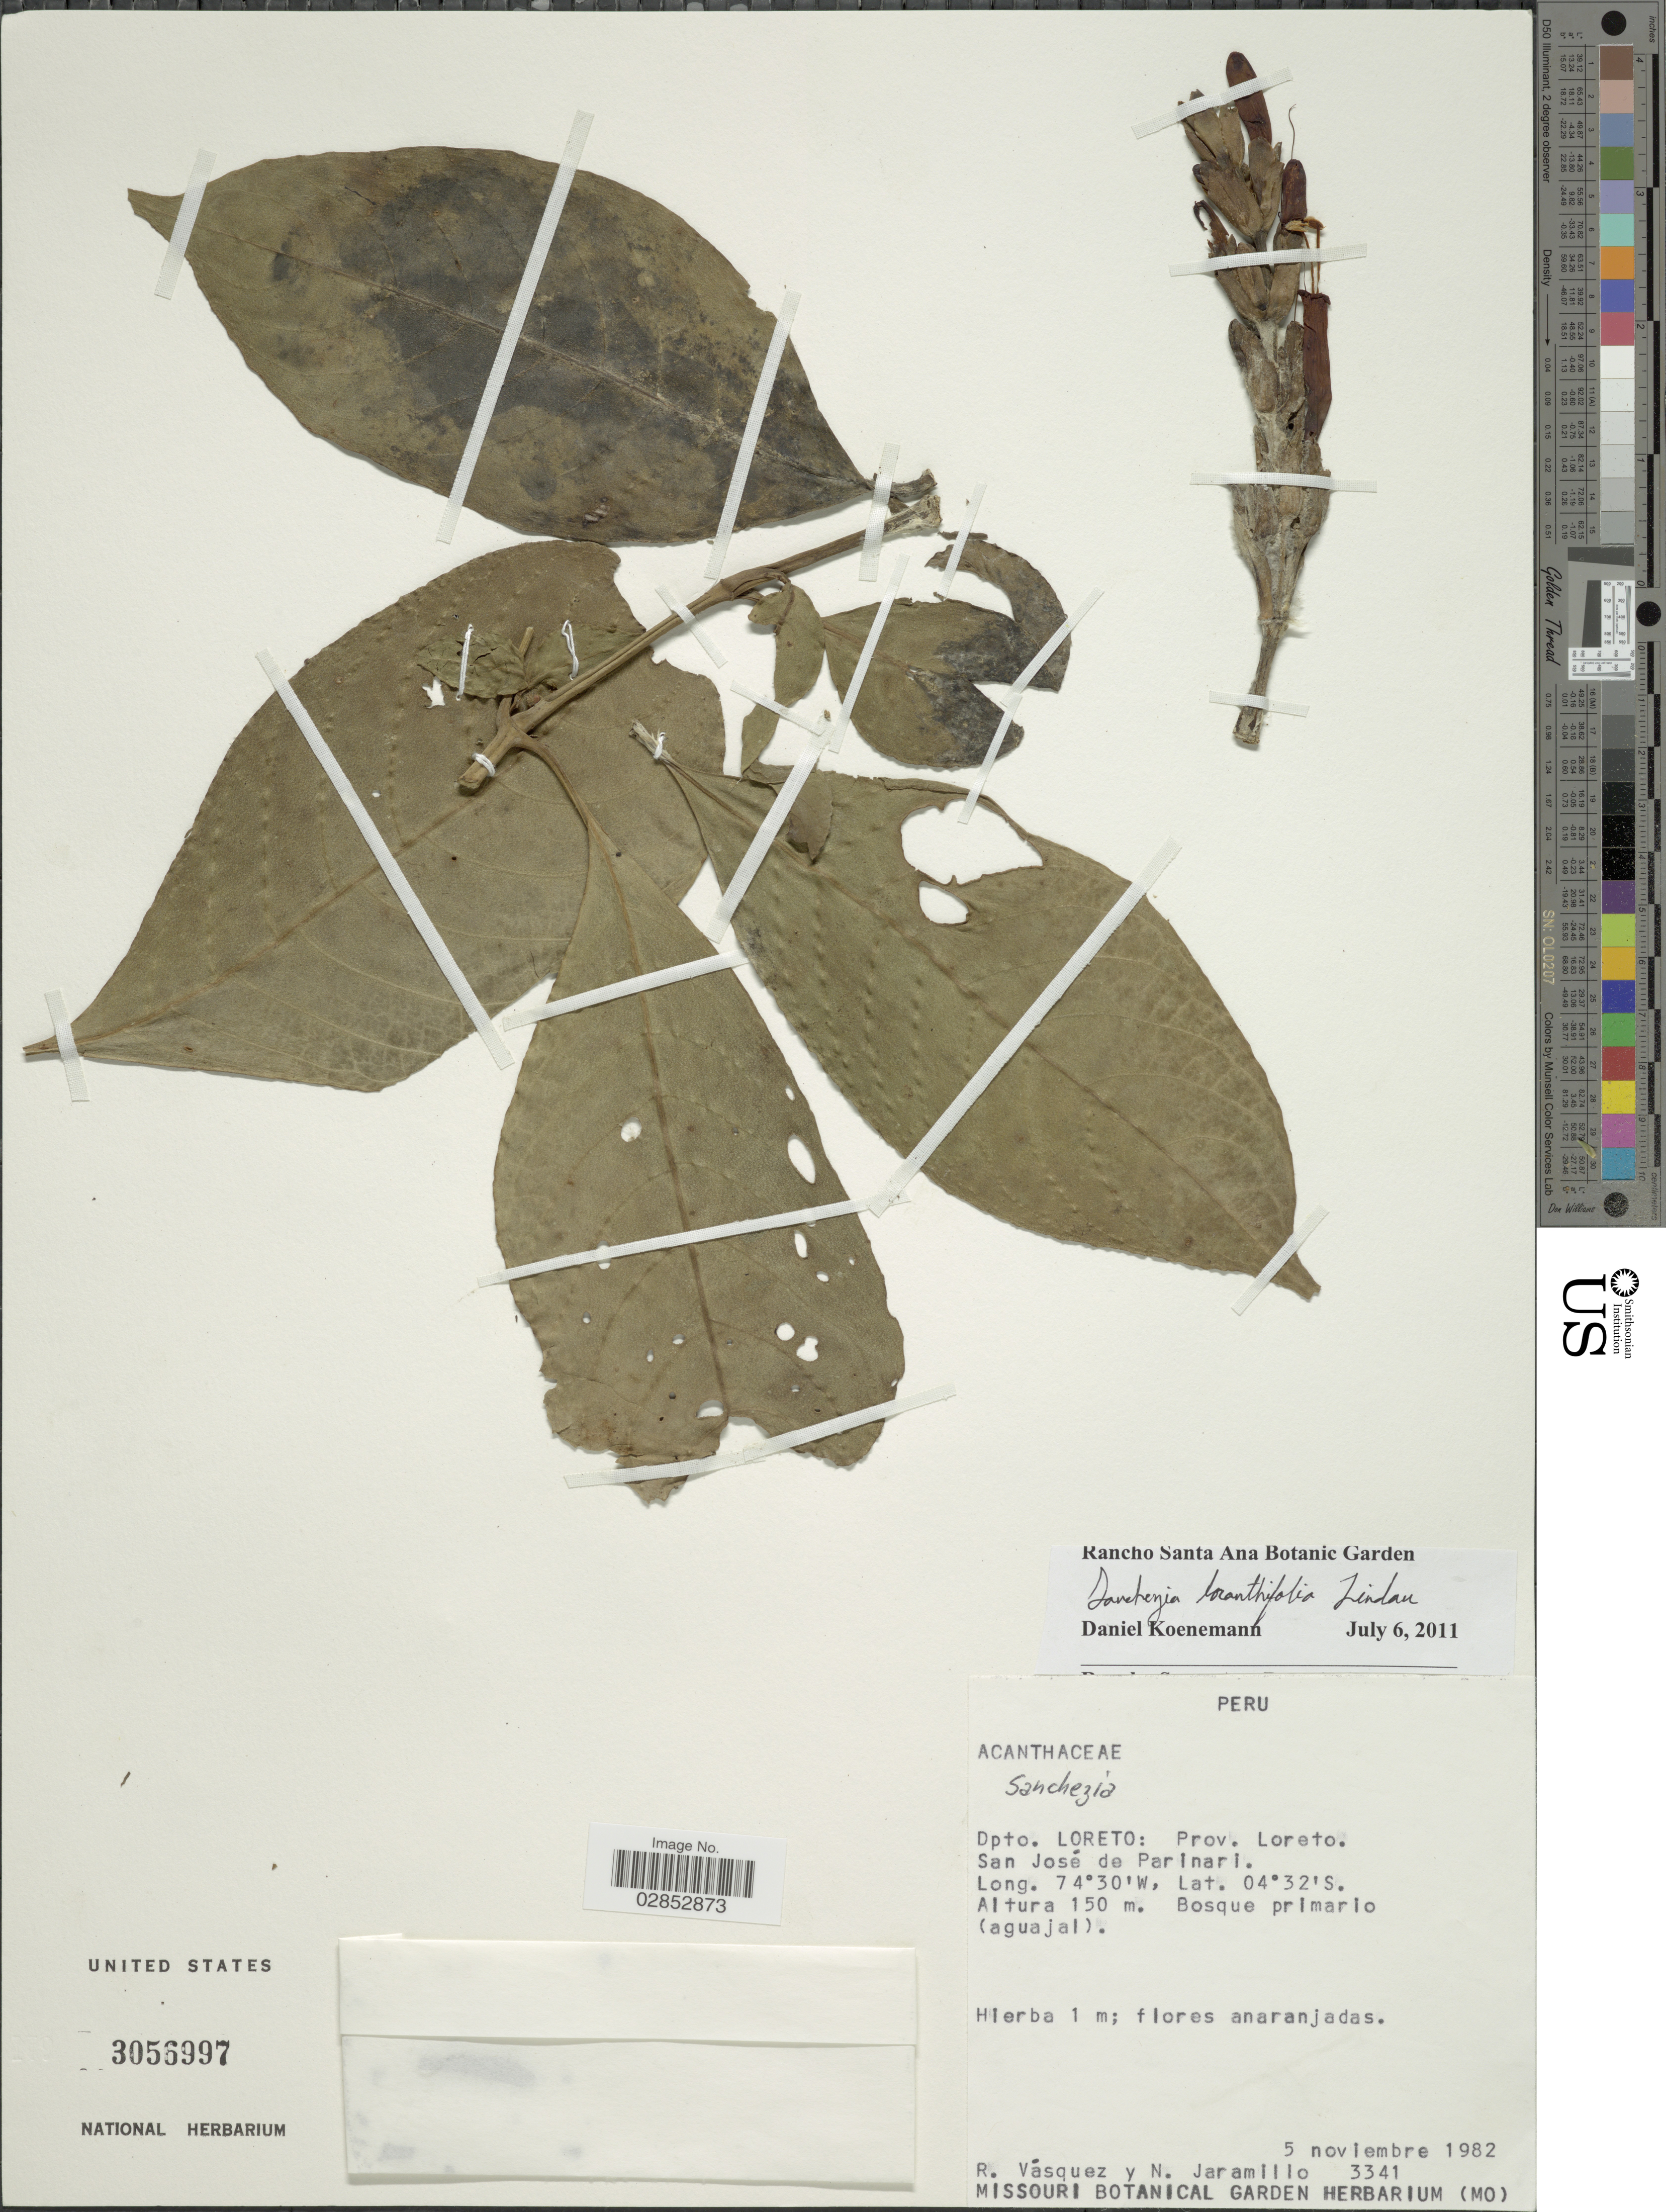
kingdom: Plantae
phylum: Tracheophyta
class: Magnoliopsida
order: Lamiales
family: Acanthaceae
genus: Sanchezia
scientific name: Sanchezia munita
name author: (Nees) Planch.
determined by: Azevedo, Igor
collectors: R. Vásquez & N. Jaramillo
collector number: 3341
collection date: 1982-11-05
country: Peru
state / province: Loreto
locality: Dpto. Loreto: Prov. Loreto. San José de Parinari.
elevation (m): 150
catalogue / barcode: US 3056997